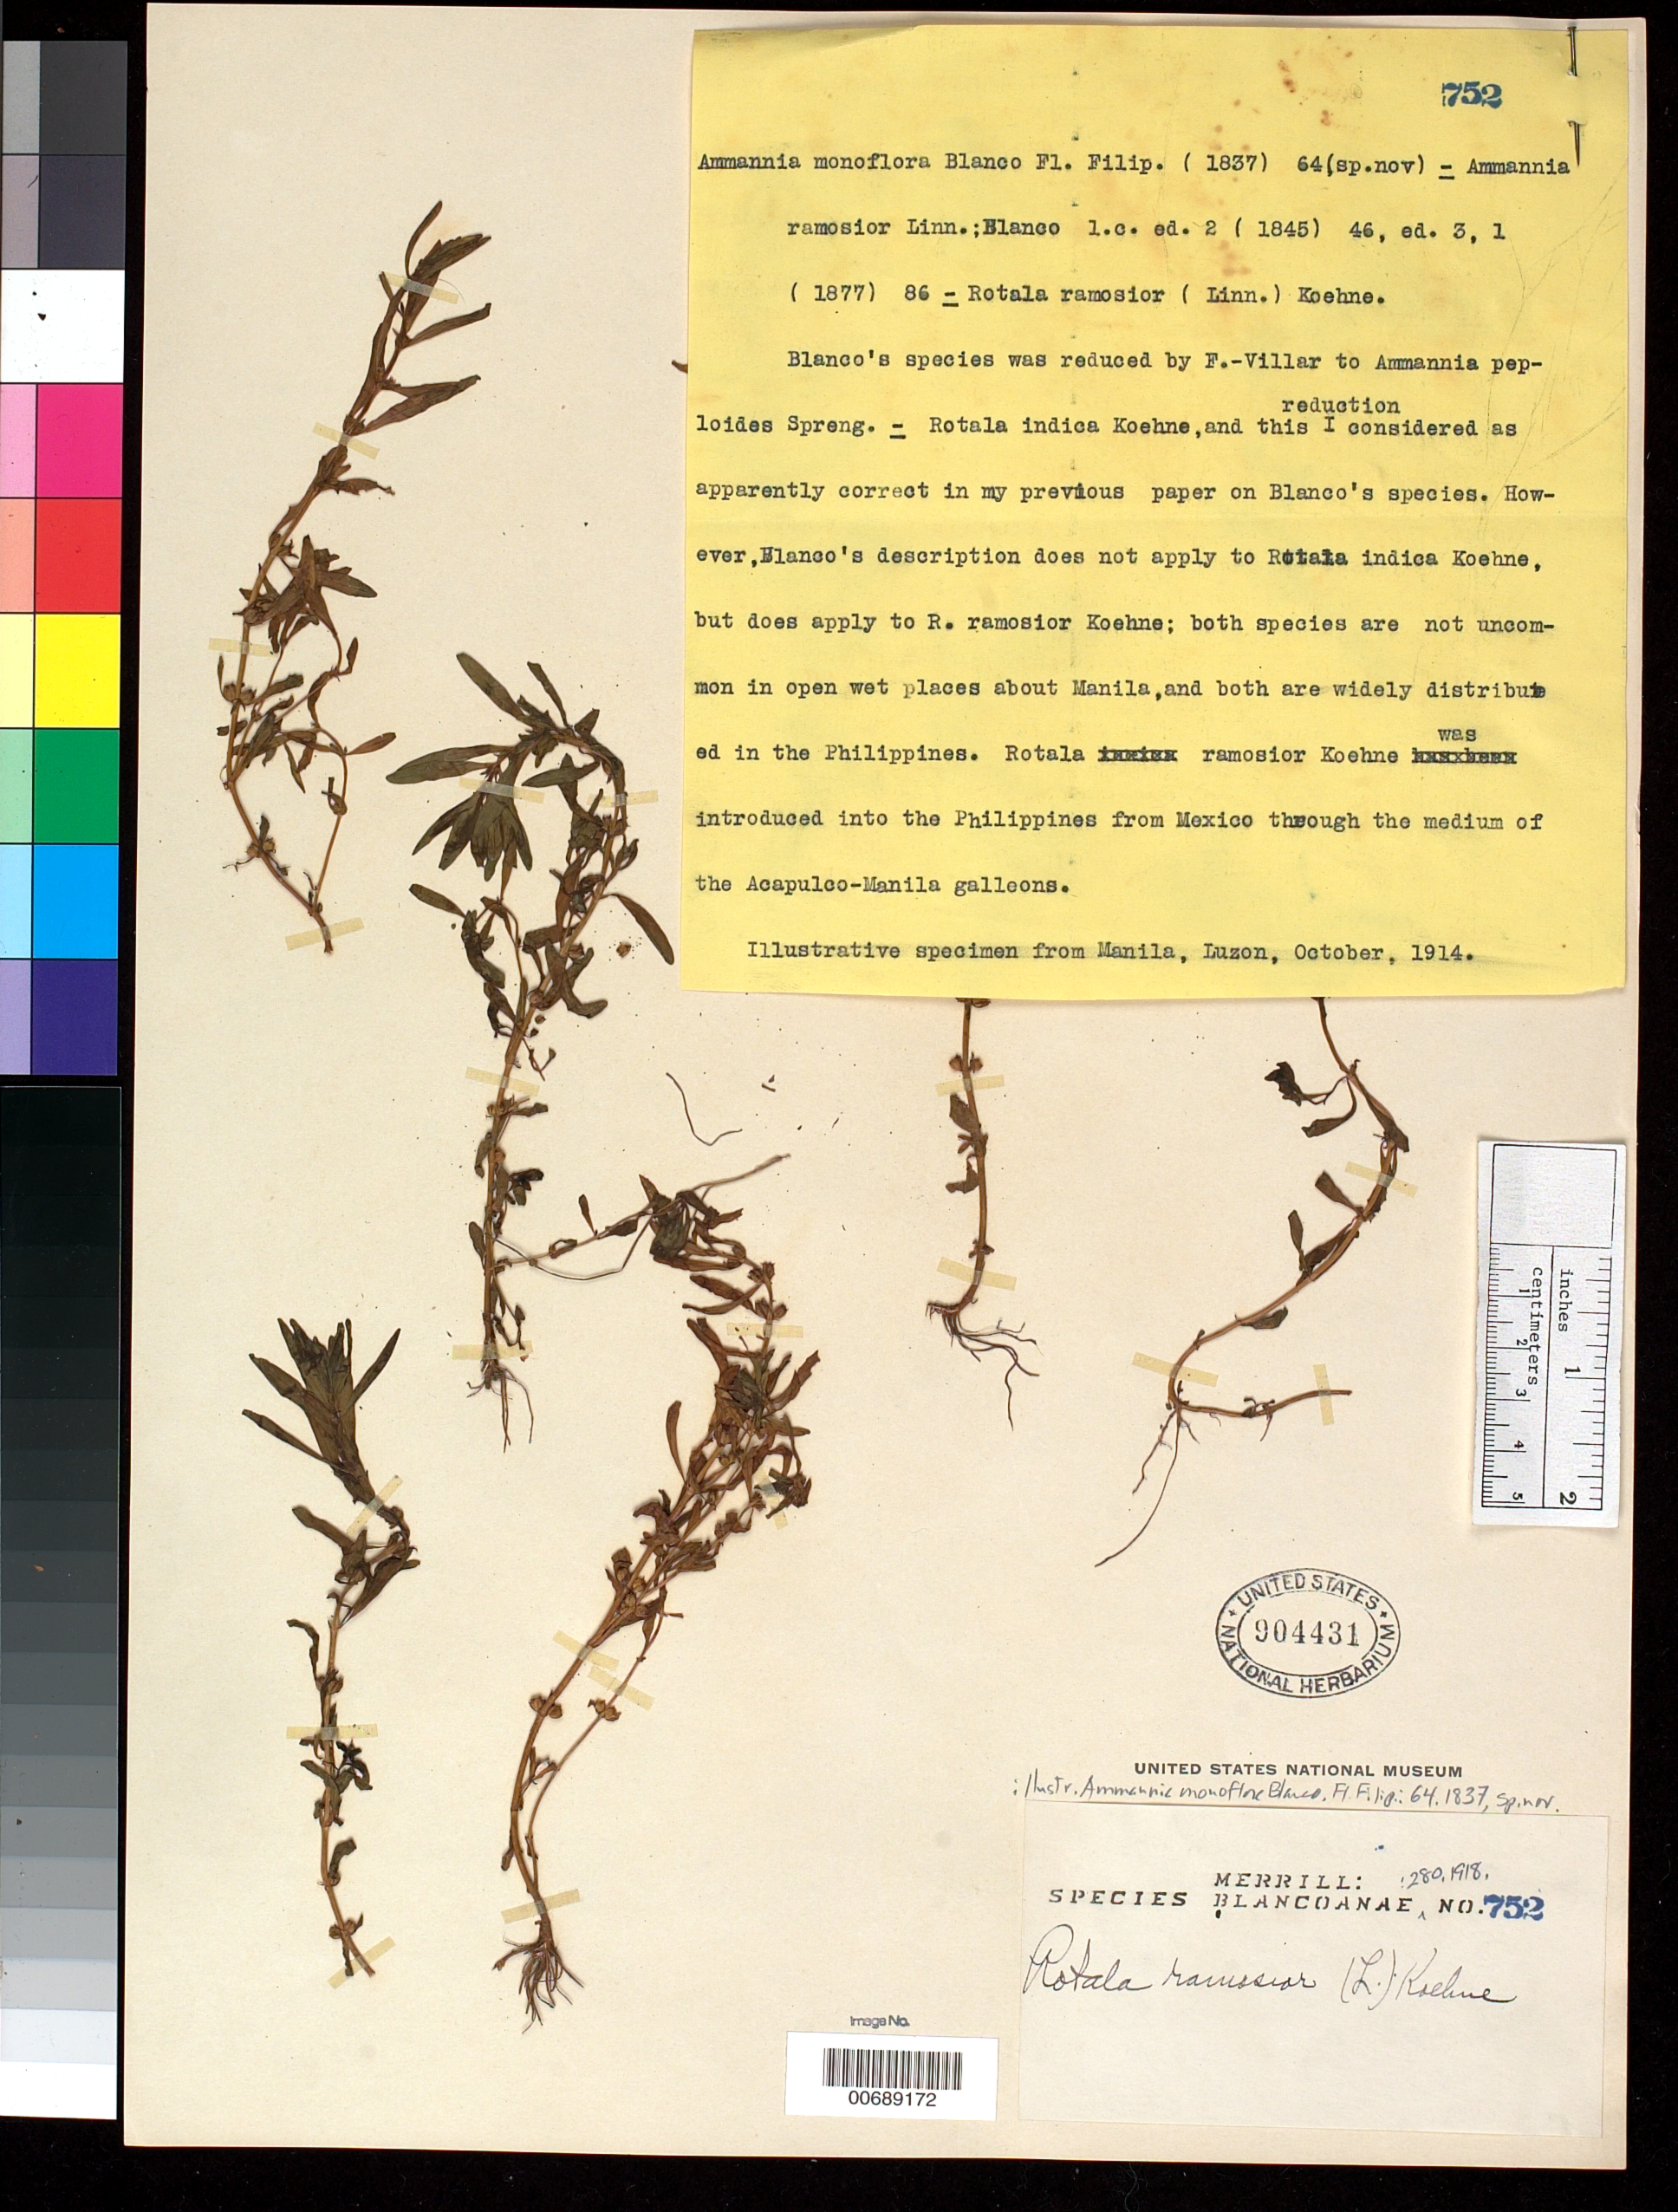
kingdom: Plantae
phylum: Tracheophyta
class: Magnoliopsida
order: Myrtales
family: Lythraceae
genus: Rotala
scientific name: Rotala ramosior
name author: (L.) Koehne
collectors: E. D. Merrill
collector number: Sp. Blancoan. 0752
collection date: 1914-11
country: Philippines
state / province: National Capital Region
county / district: Manila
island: Luzon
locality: Manila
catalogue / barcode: US 904431